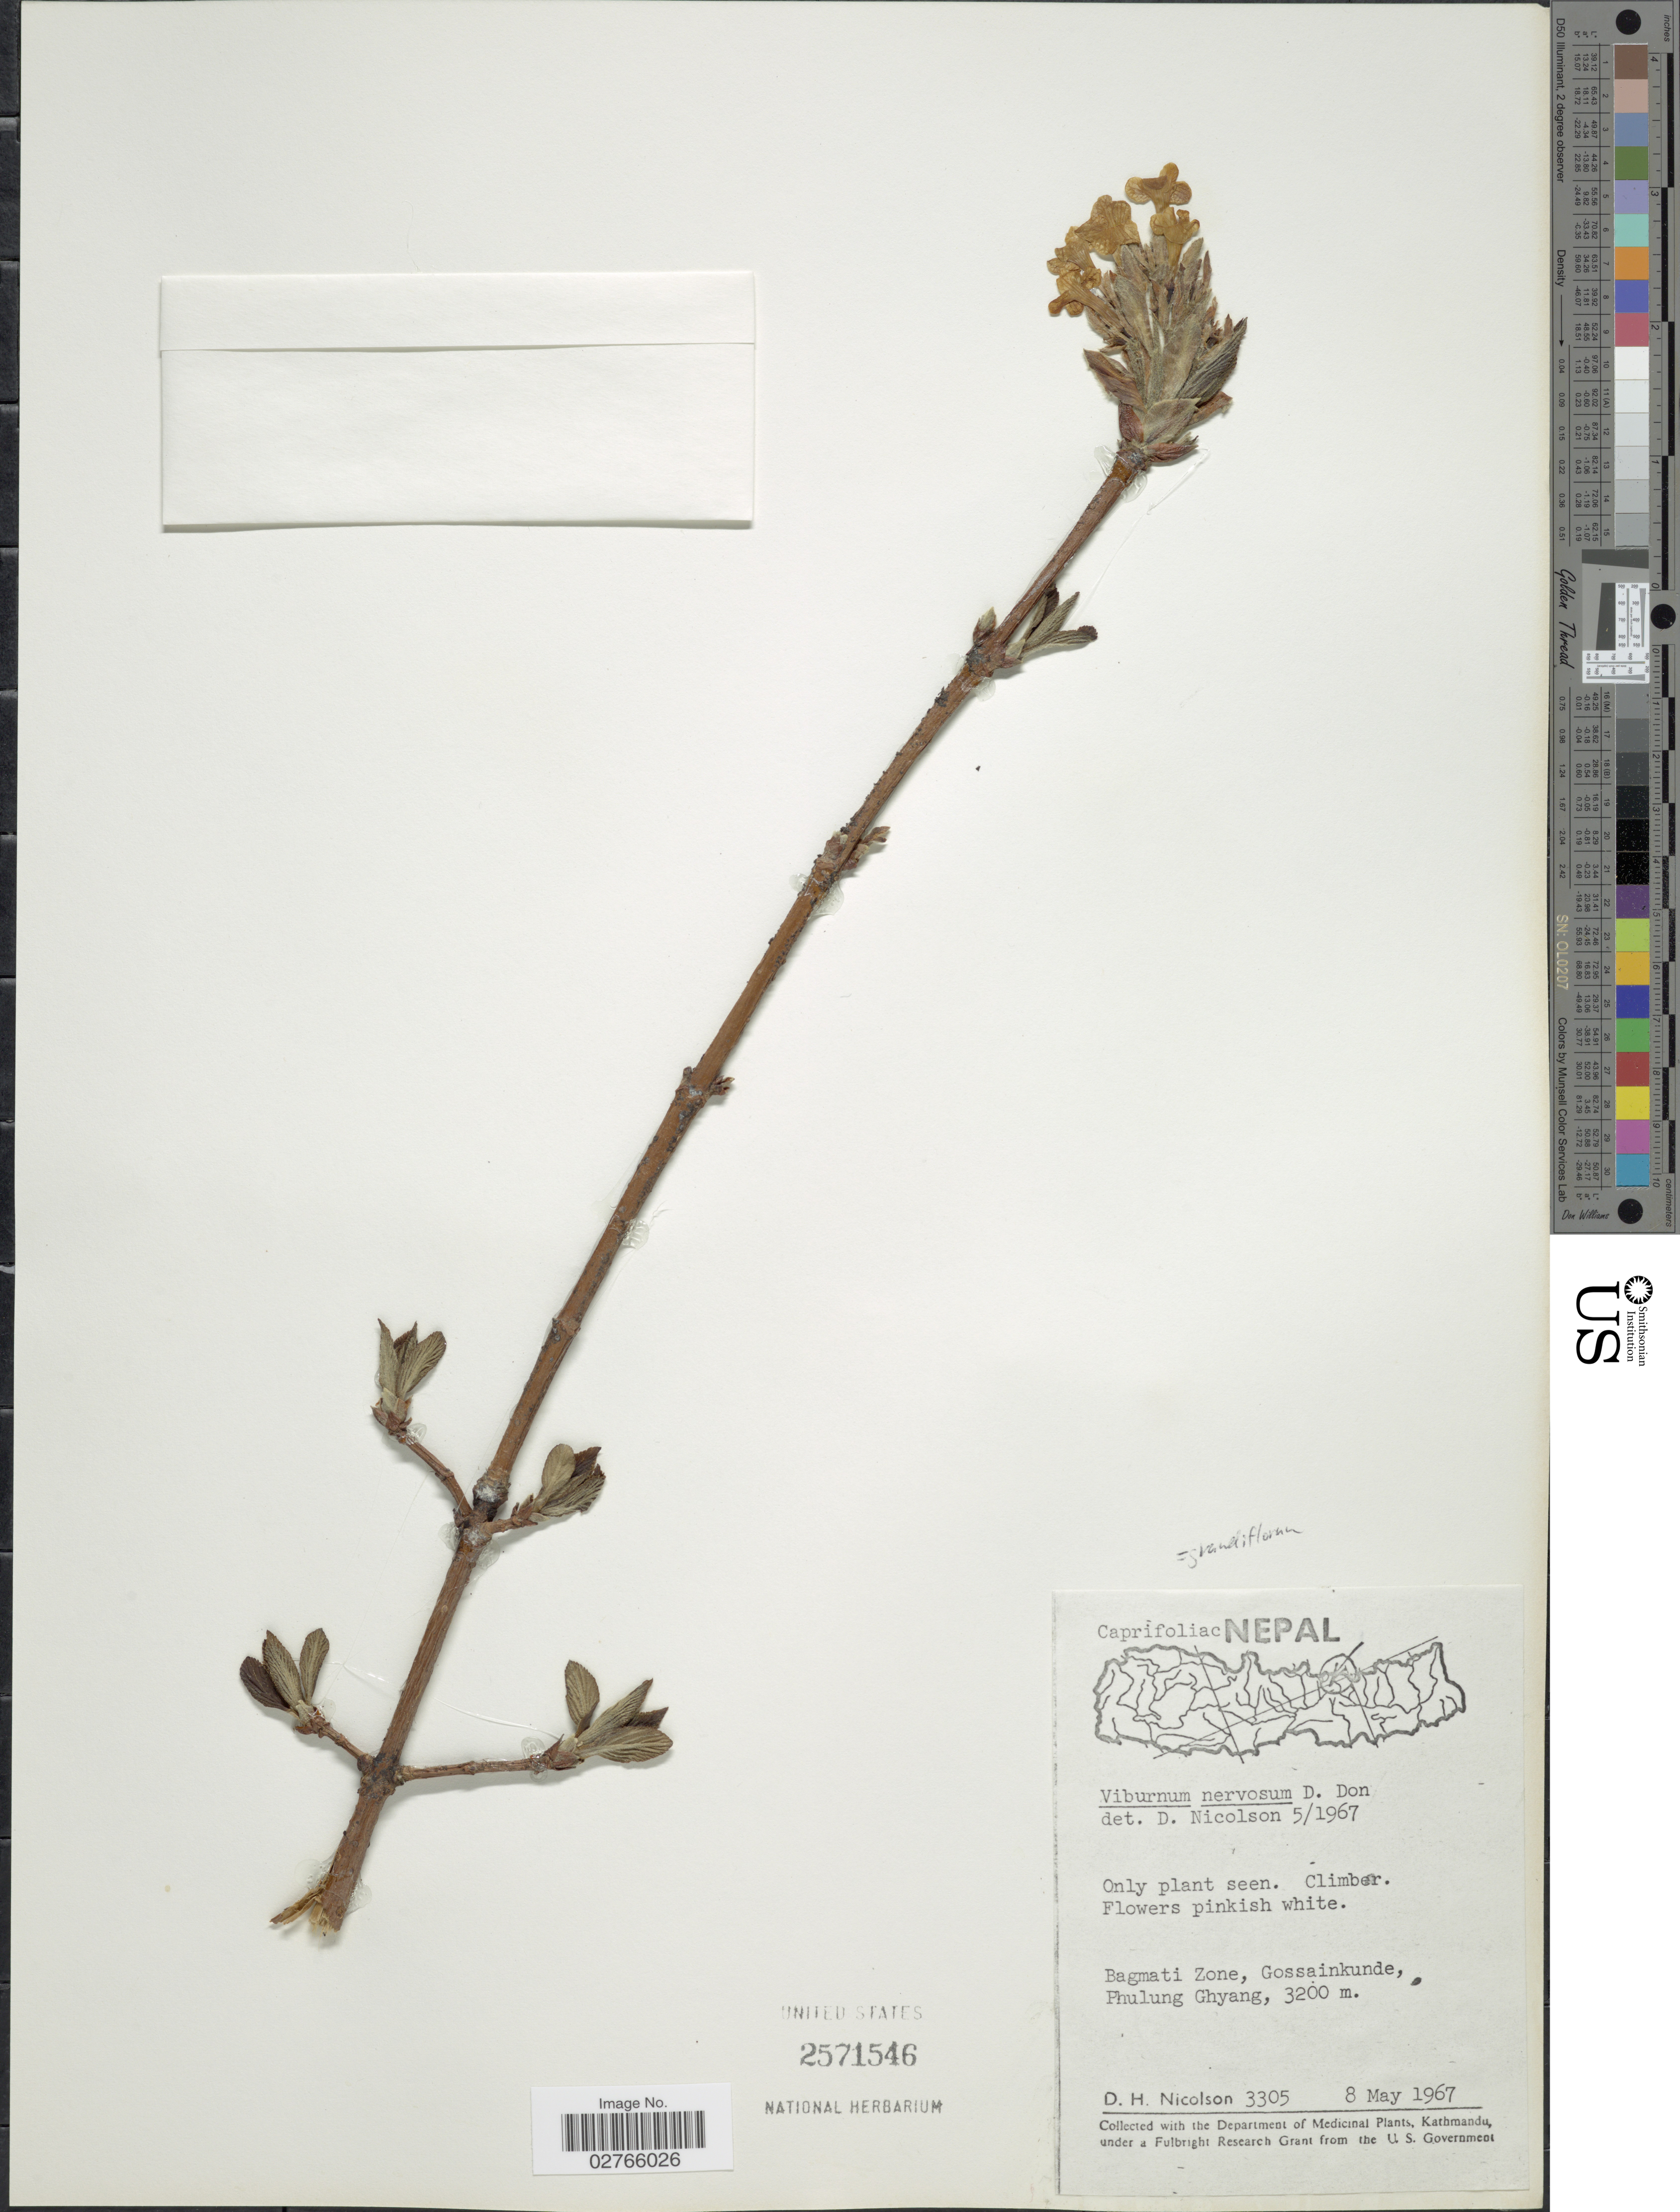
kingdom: Plantae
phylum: Tracheophyta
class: Magnoliopsida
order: Dipsacales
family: Viburnaceae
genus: Viburnum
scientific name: Viburnum grandiflorum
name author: Wall. ex DC.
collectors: D. H. Nicolson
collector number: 3305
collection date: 1967-05-08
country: Nepal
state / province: Bagmati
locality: Bagmati Zone, Gossainkunde, Phulung Ghyang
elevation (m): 3200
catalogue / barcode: US 2571546